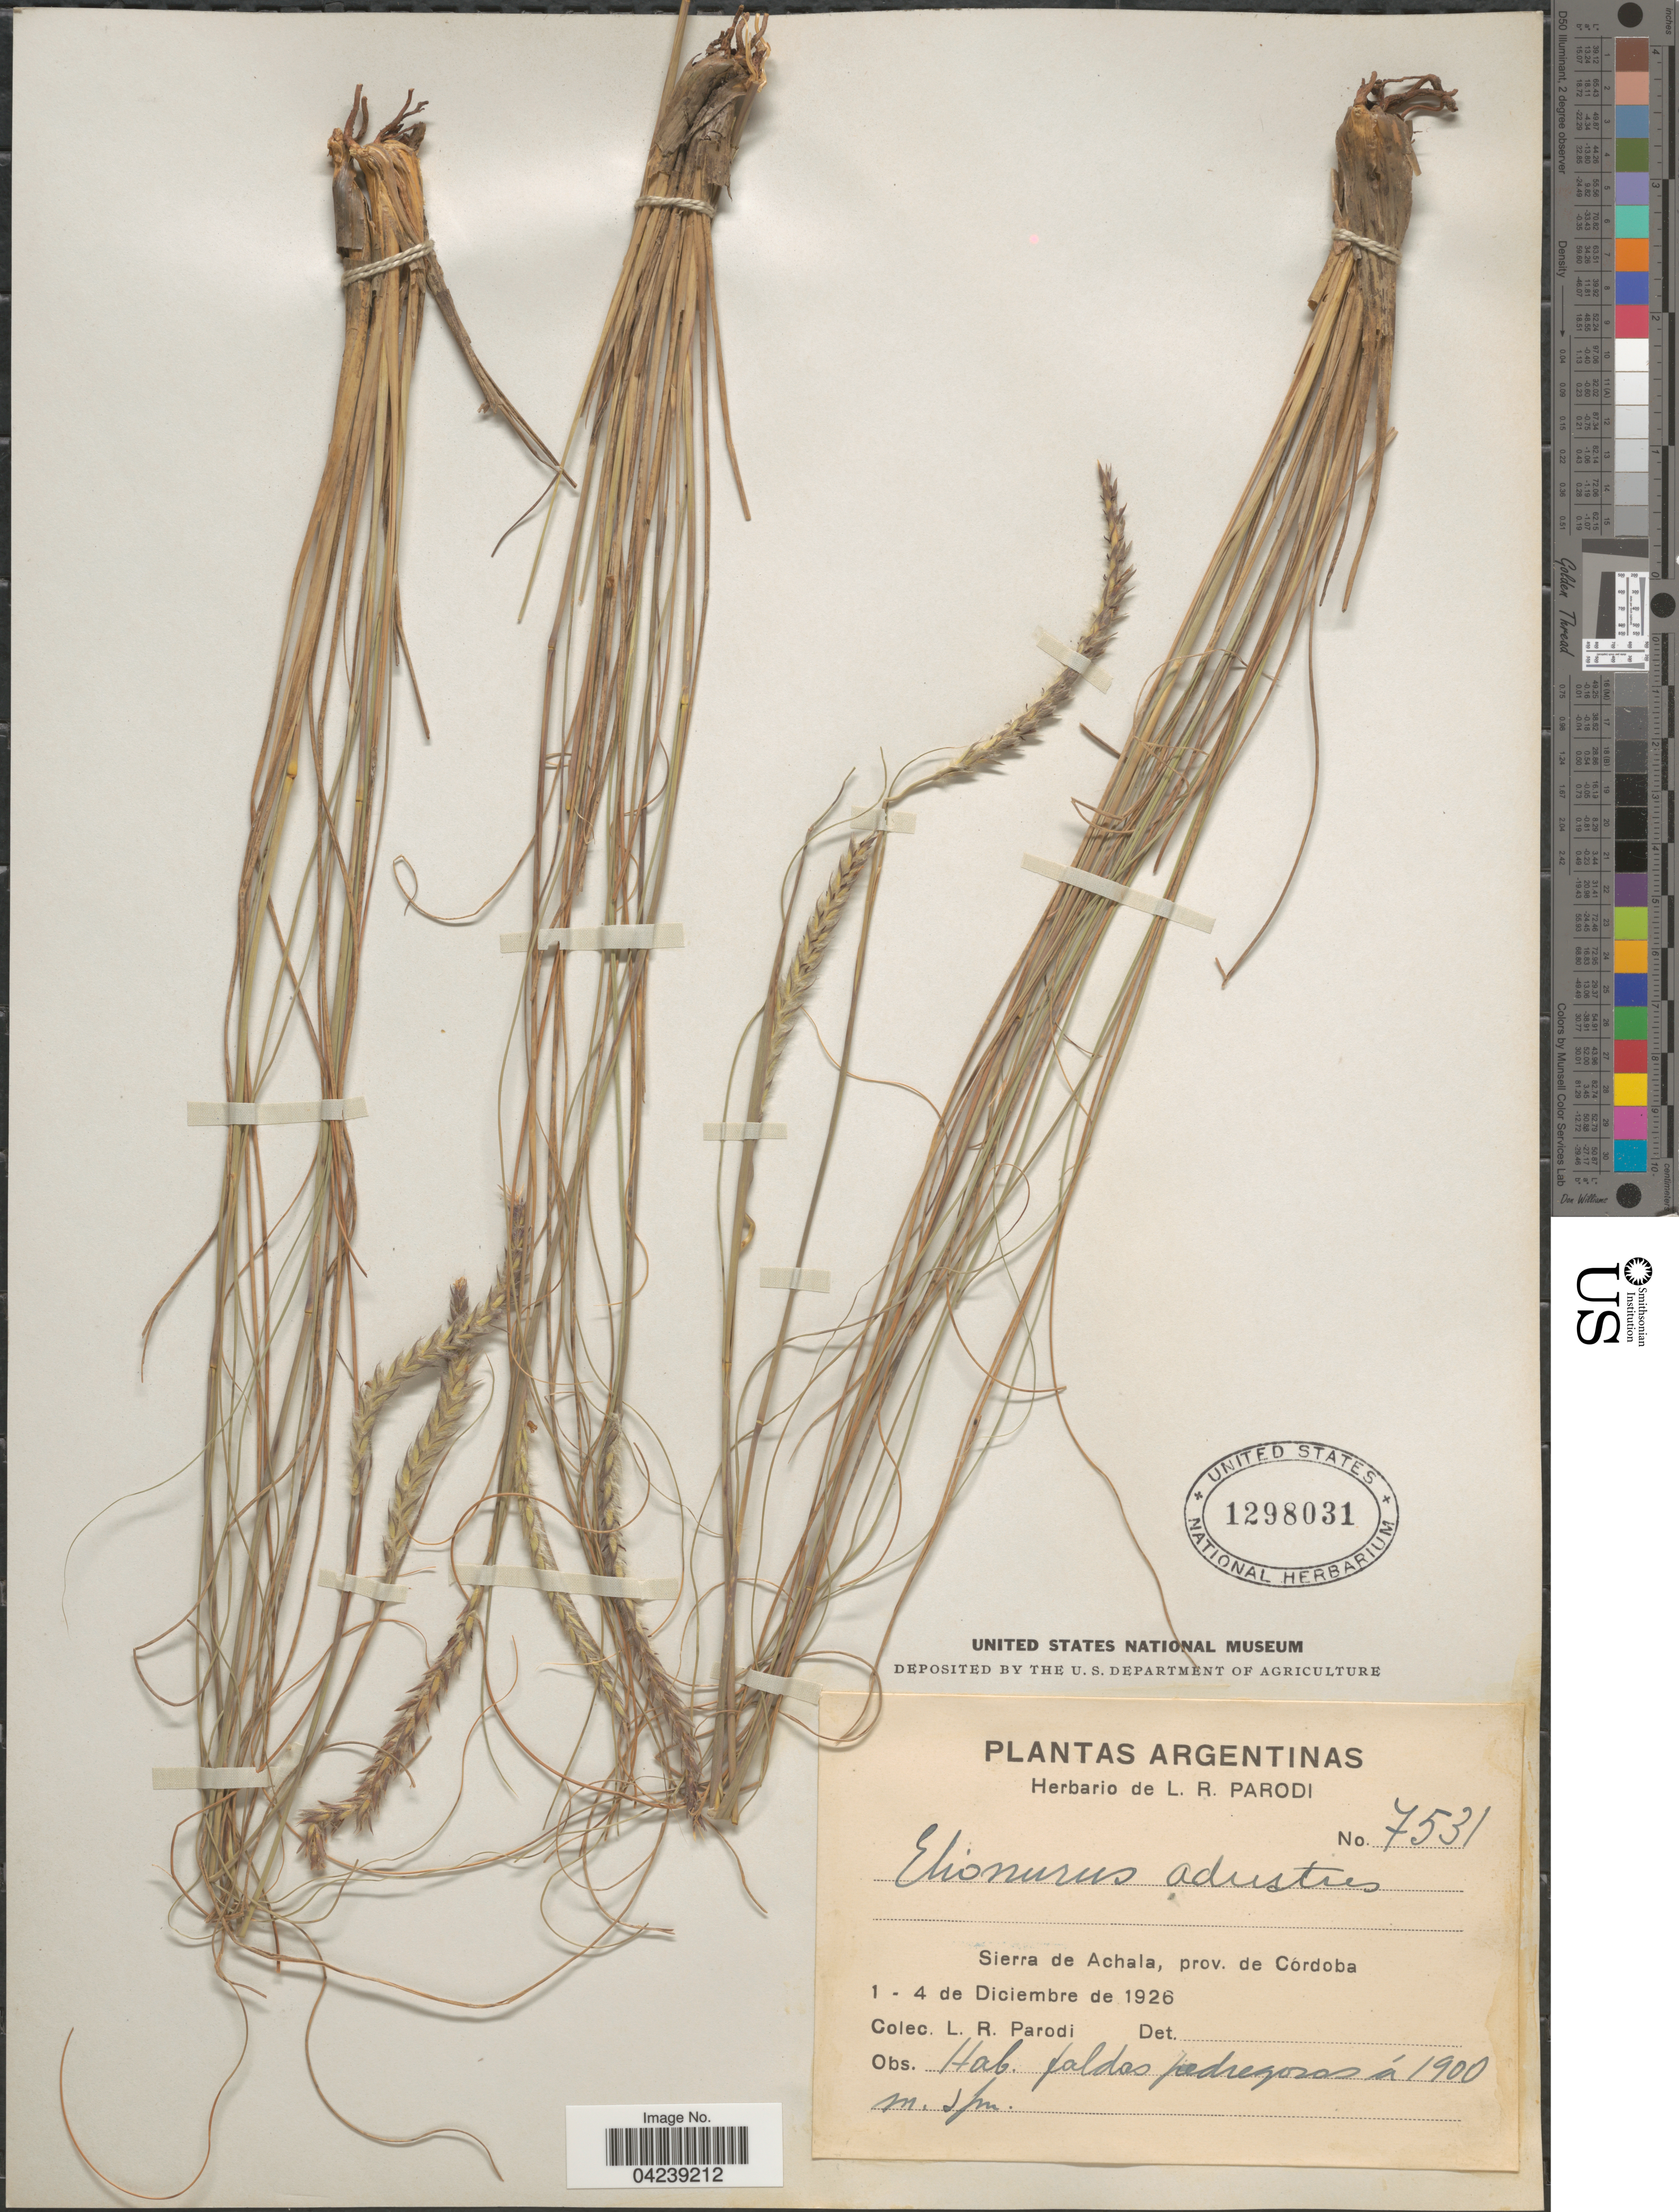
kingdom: Plantae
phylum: Tracheophyta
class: Liliopsida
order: Poales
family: Poaceae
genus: Elionurus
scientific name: Elionurus muticus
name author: (Spreng.) Kuntze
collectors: L. R. Parodi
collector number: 7531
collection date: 1926-12-01/1926-12-04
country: Argentina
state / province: Cordoba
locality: Sierra de Achala.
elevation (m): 1900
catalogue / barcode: US 1298031